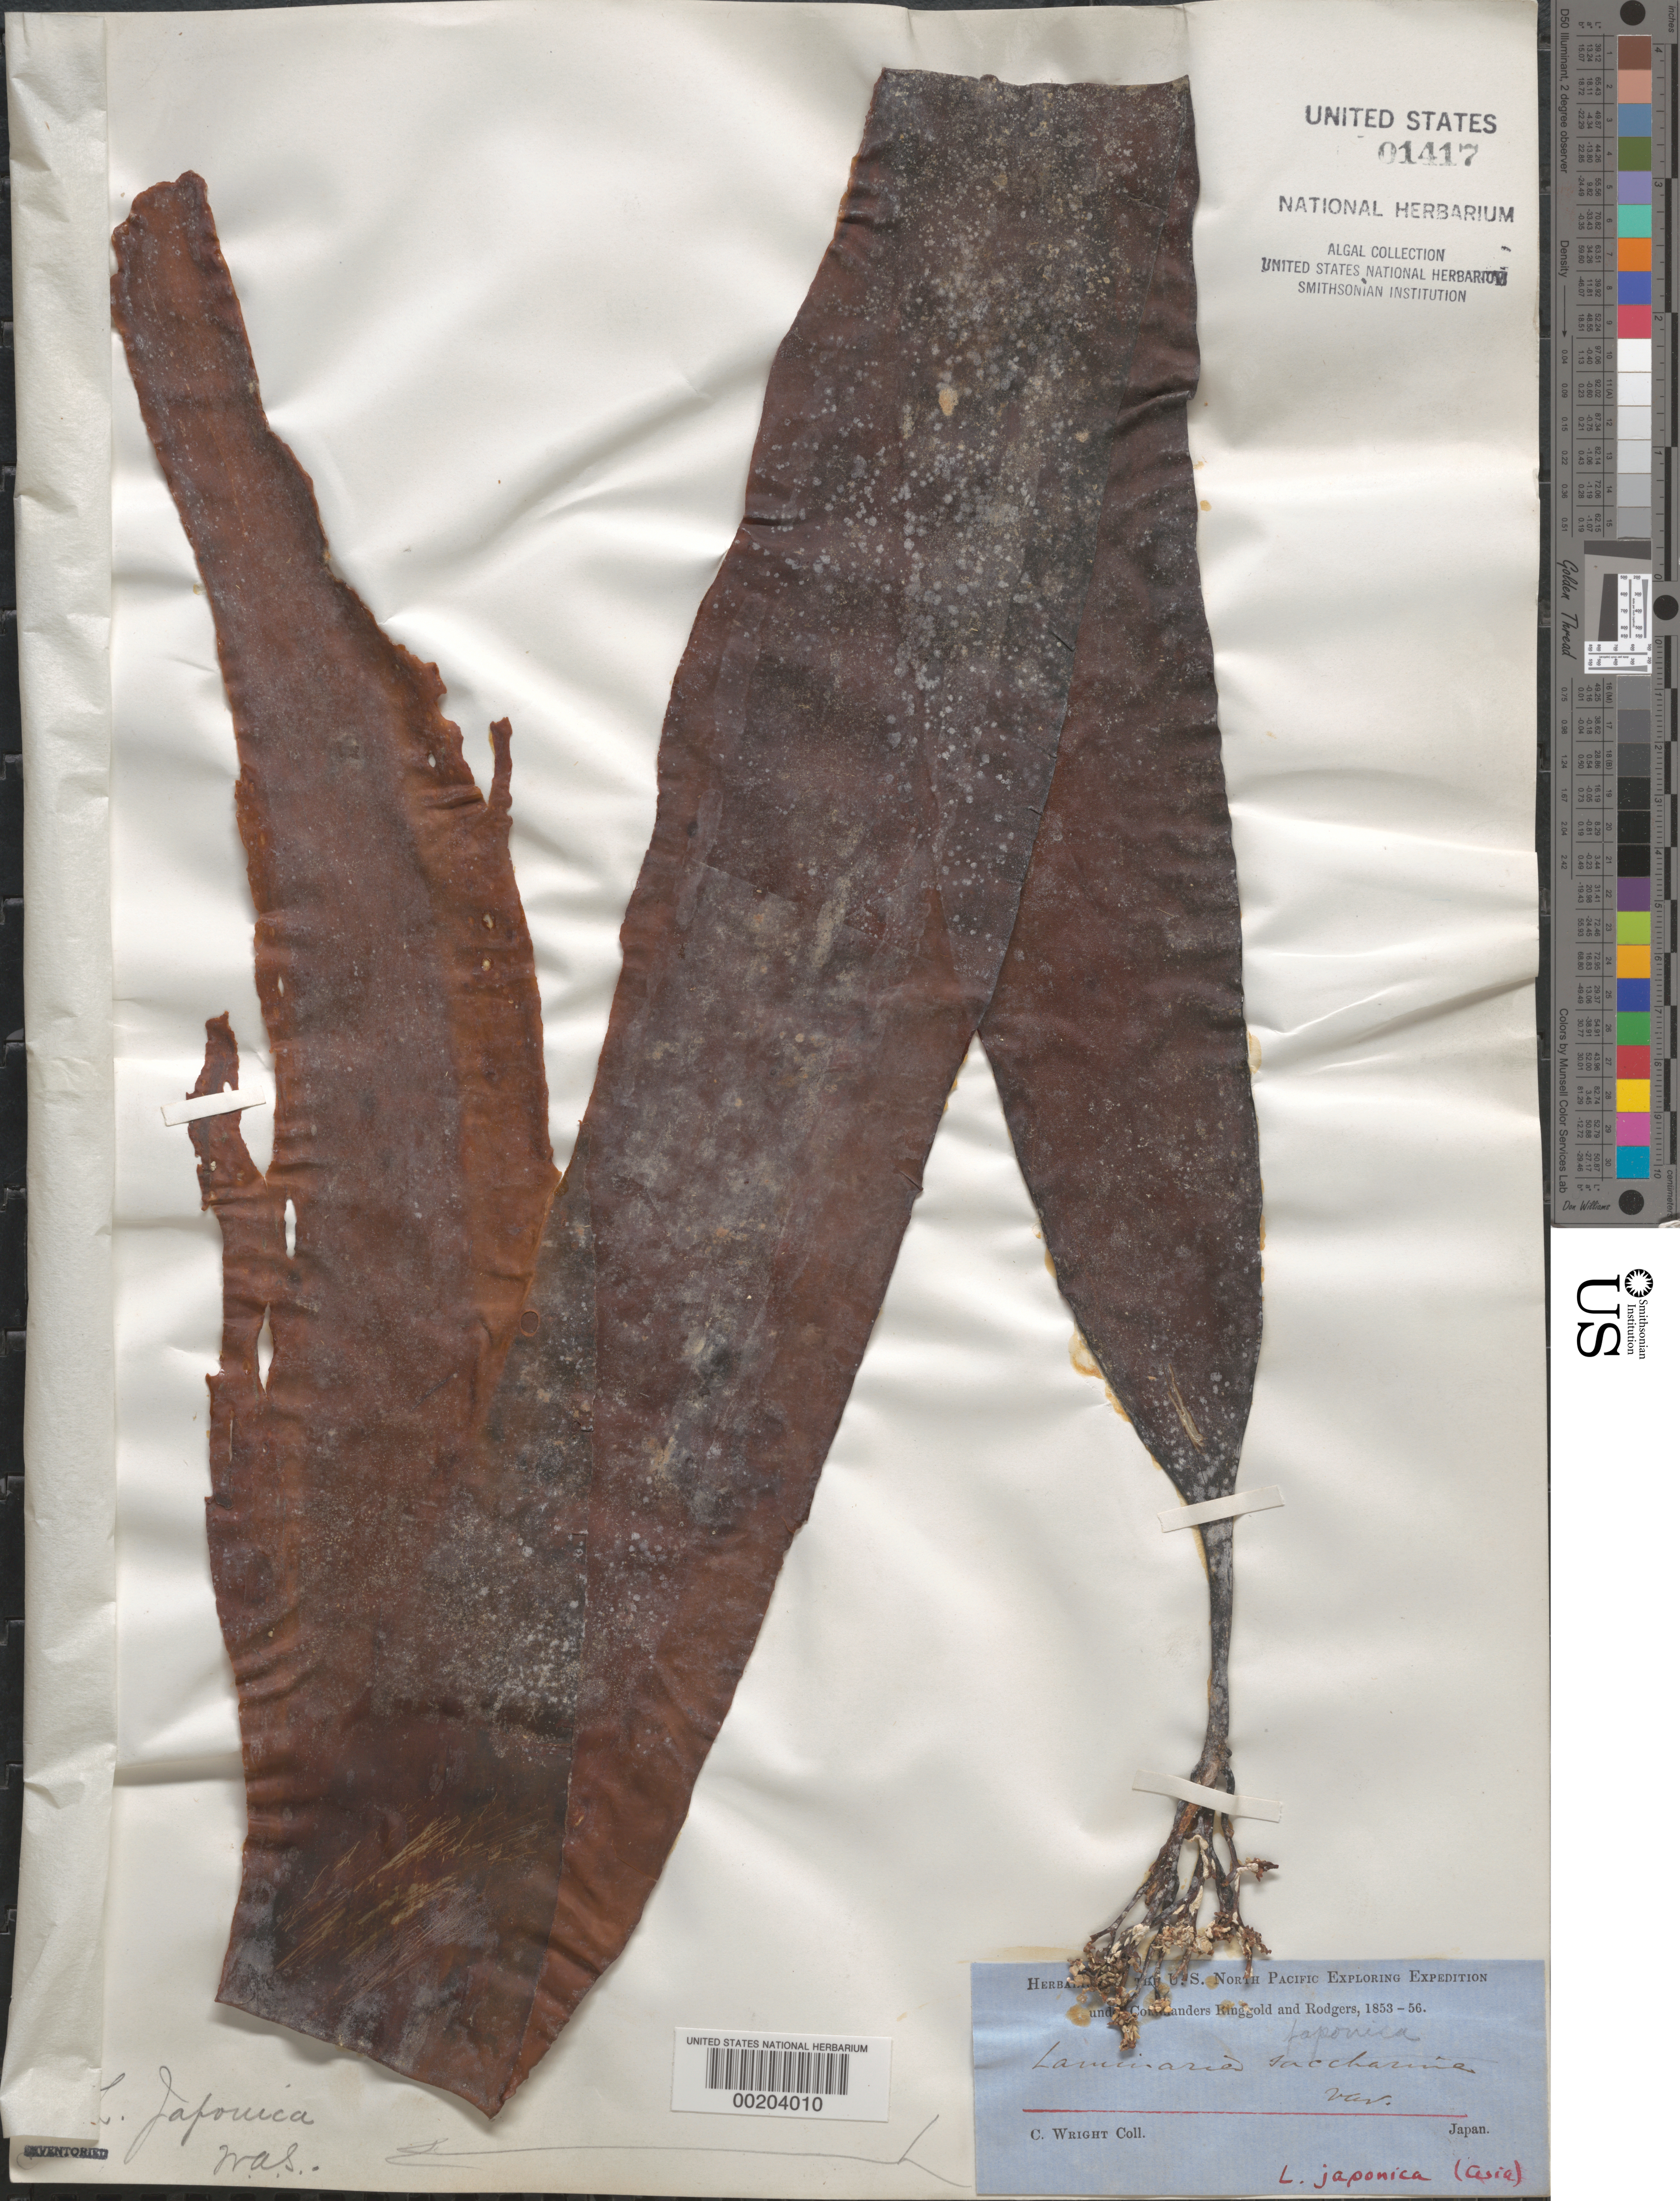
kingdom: Chromista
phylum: Ochrophyta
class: Phaeophyceae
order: Laminariales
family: Laminariaceae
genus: Saccharina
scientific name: Saccharina japonica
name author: (Aresch.) C.E. Lane et al.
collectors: C. Wright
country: Japan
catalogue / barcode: US 1417